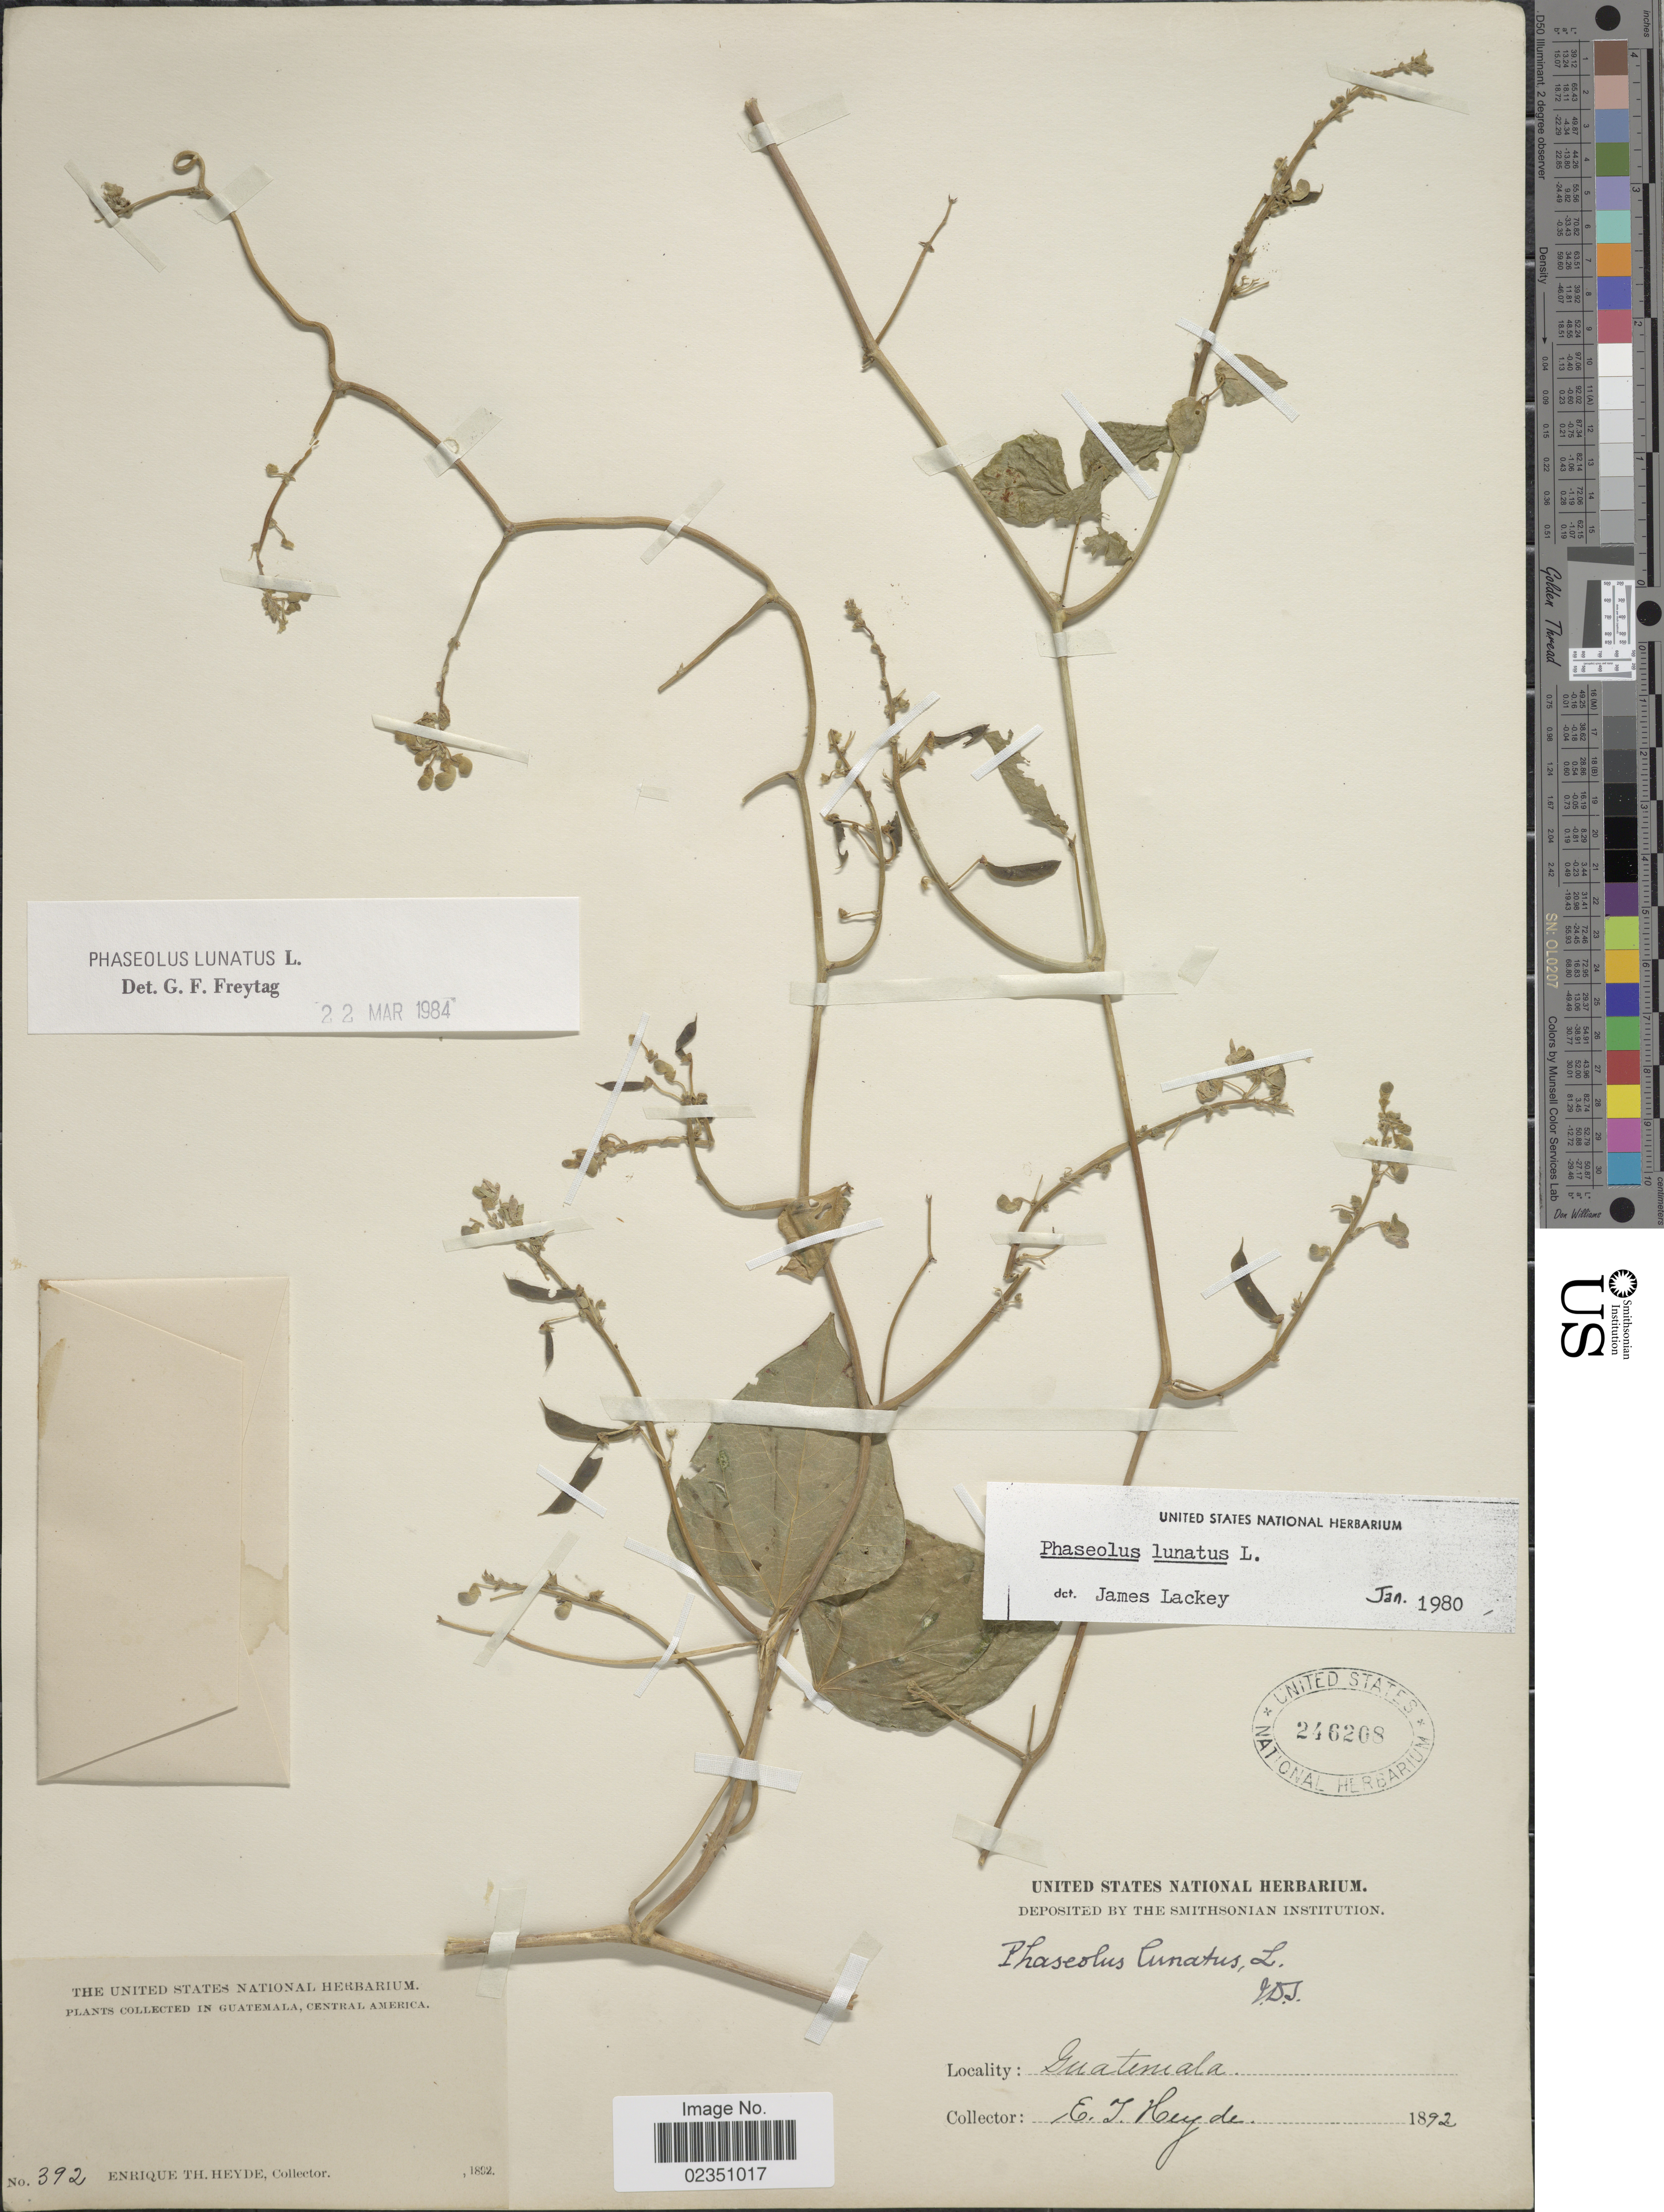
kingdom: Plantae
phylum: Tracheophyta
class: Magnoliopsida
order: Fabales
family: Fabaceae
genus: Phaseolus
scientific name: Phaseolus lunatus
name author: L.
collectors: E. T. Heyde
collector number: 392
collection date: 1892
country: Guatemala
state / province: Guatemala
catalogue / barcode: US 246208